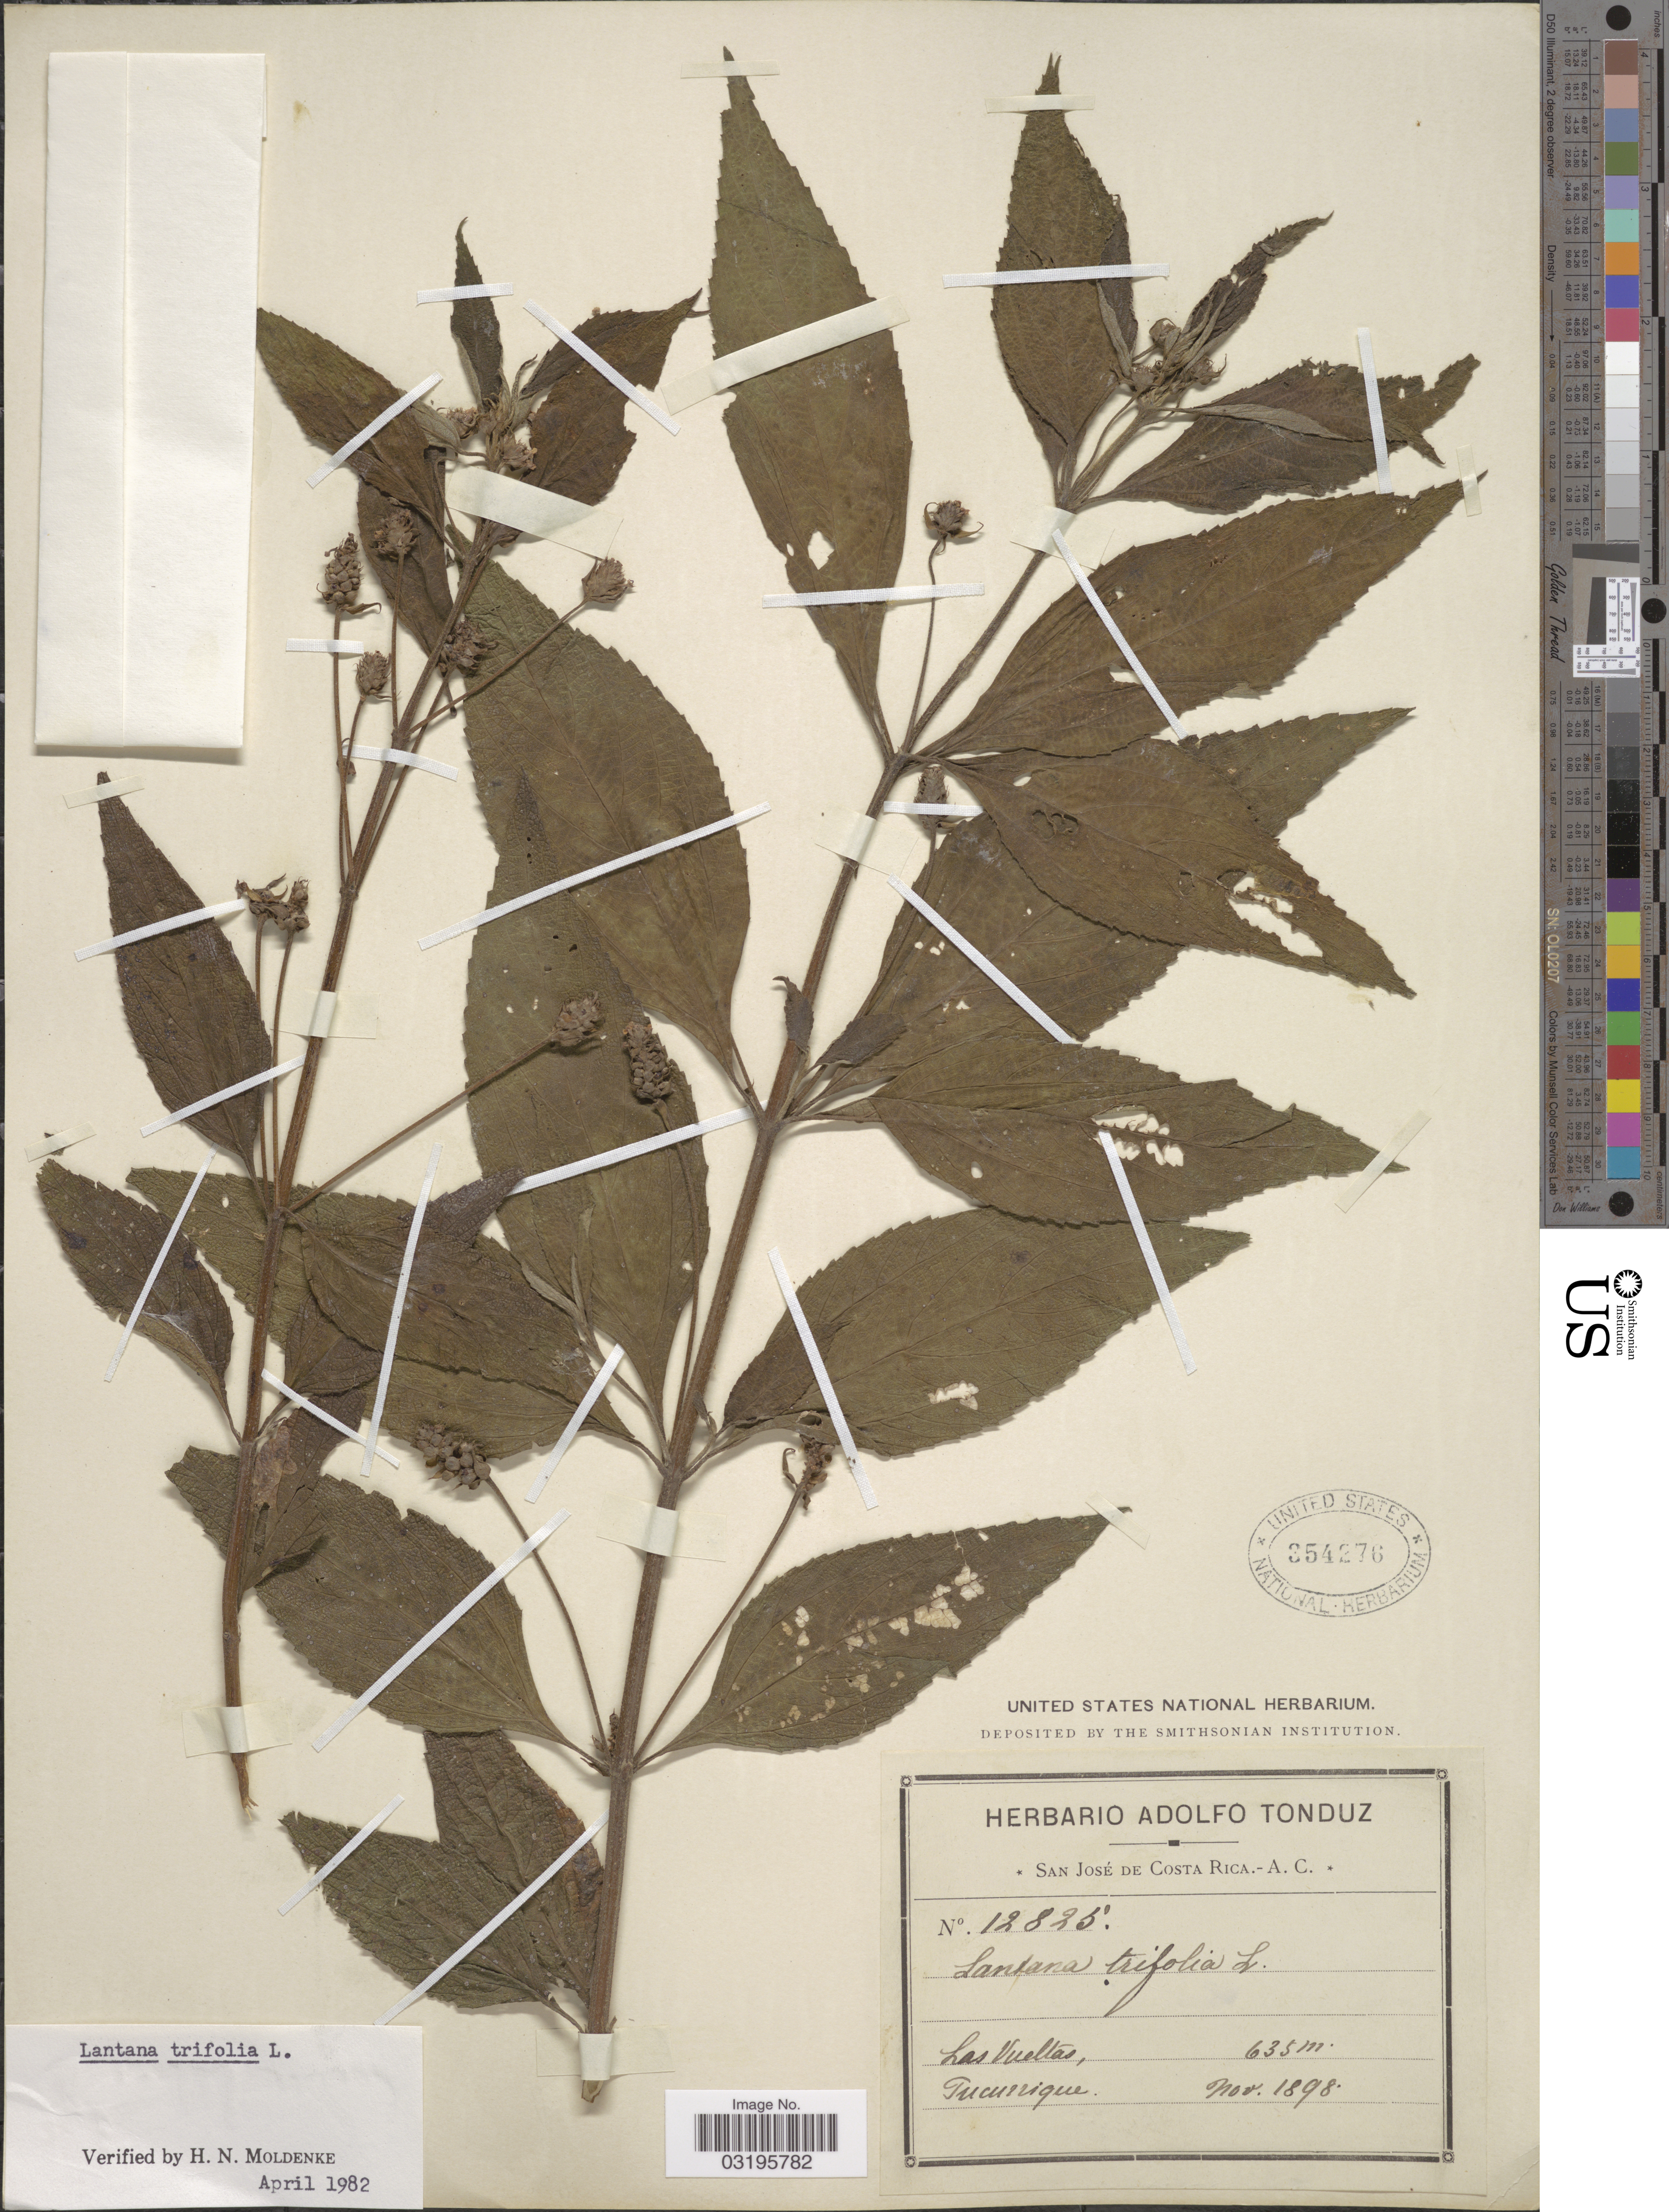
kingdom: Plantae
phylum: Tracheophyta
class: Magnoliopsida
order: Lamiales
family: Verbenaceae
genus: Lantana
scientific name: Lantana trifolia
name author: L.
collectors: ex Herb. Adolfo Tonduz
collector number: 12825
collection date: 1898-11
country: Costa Rica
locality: Las Vueltas, Tucurrique.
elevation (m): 635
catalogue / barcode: US 354276